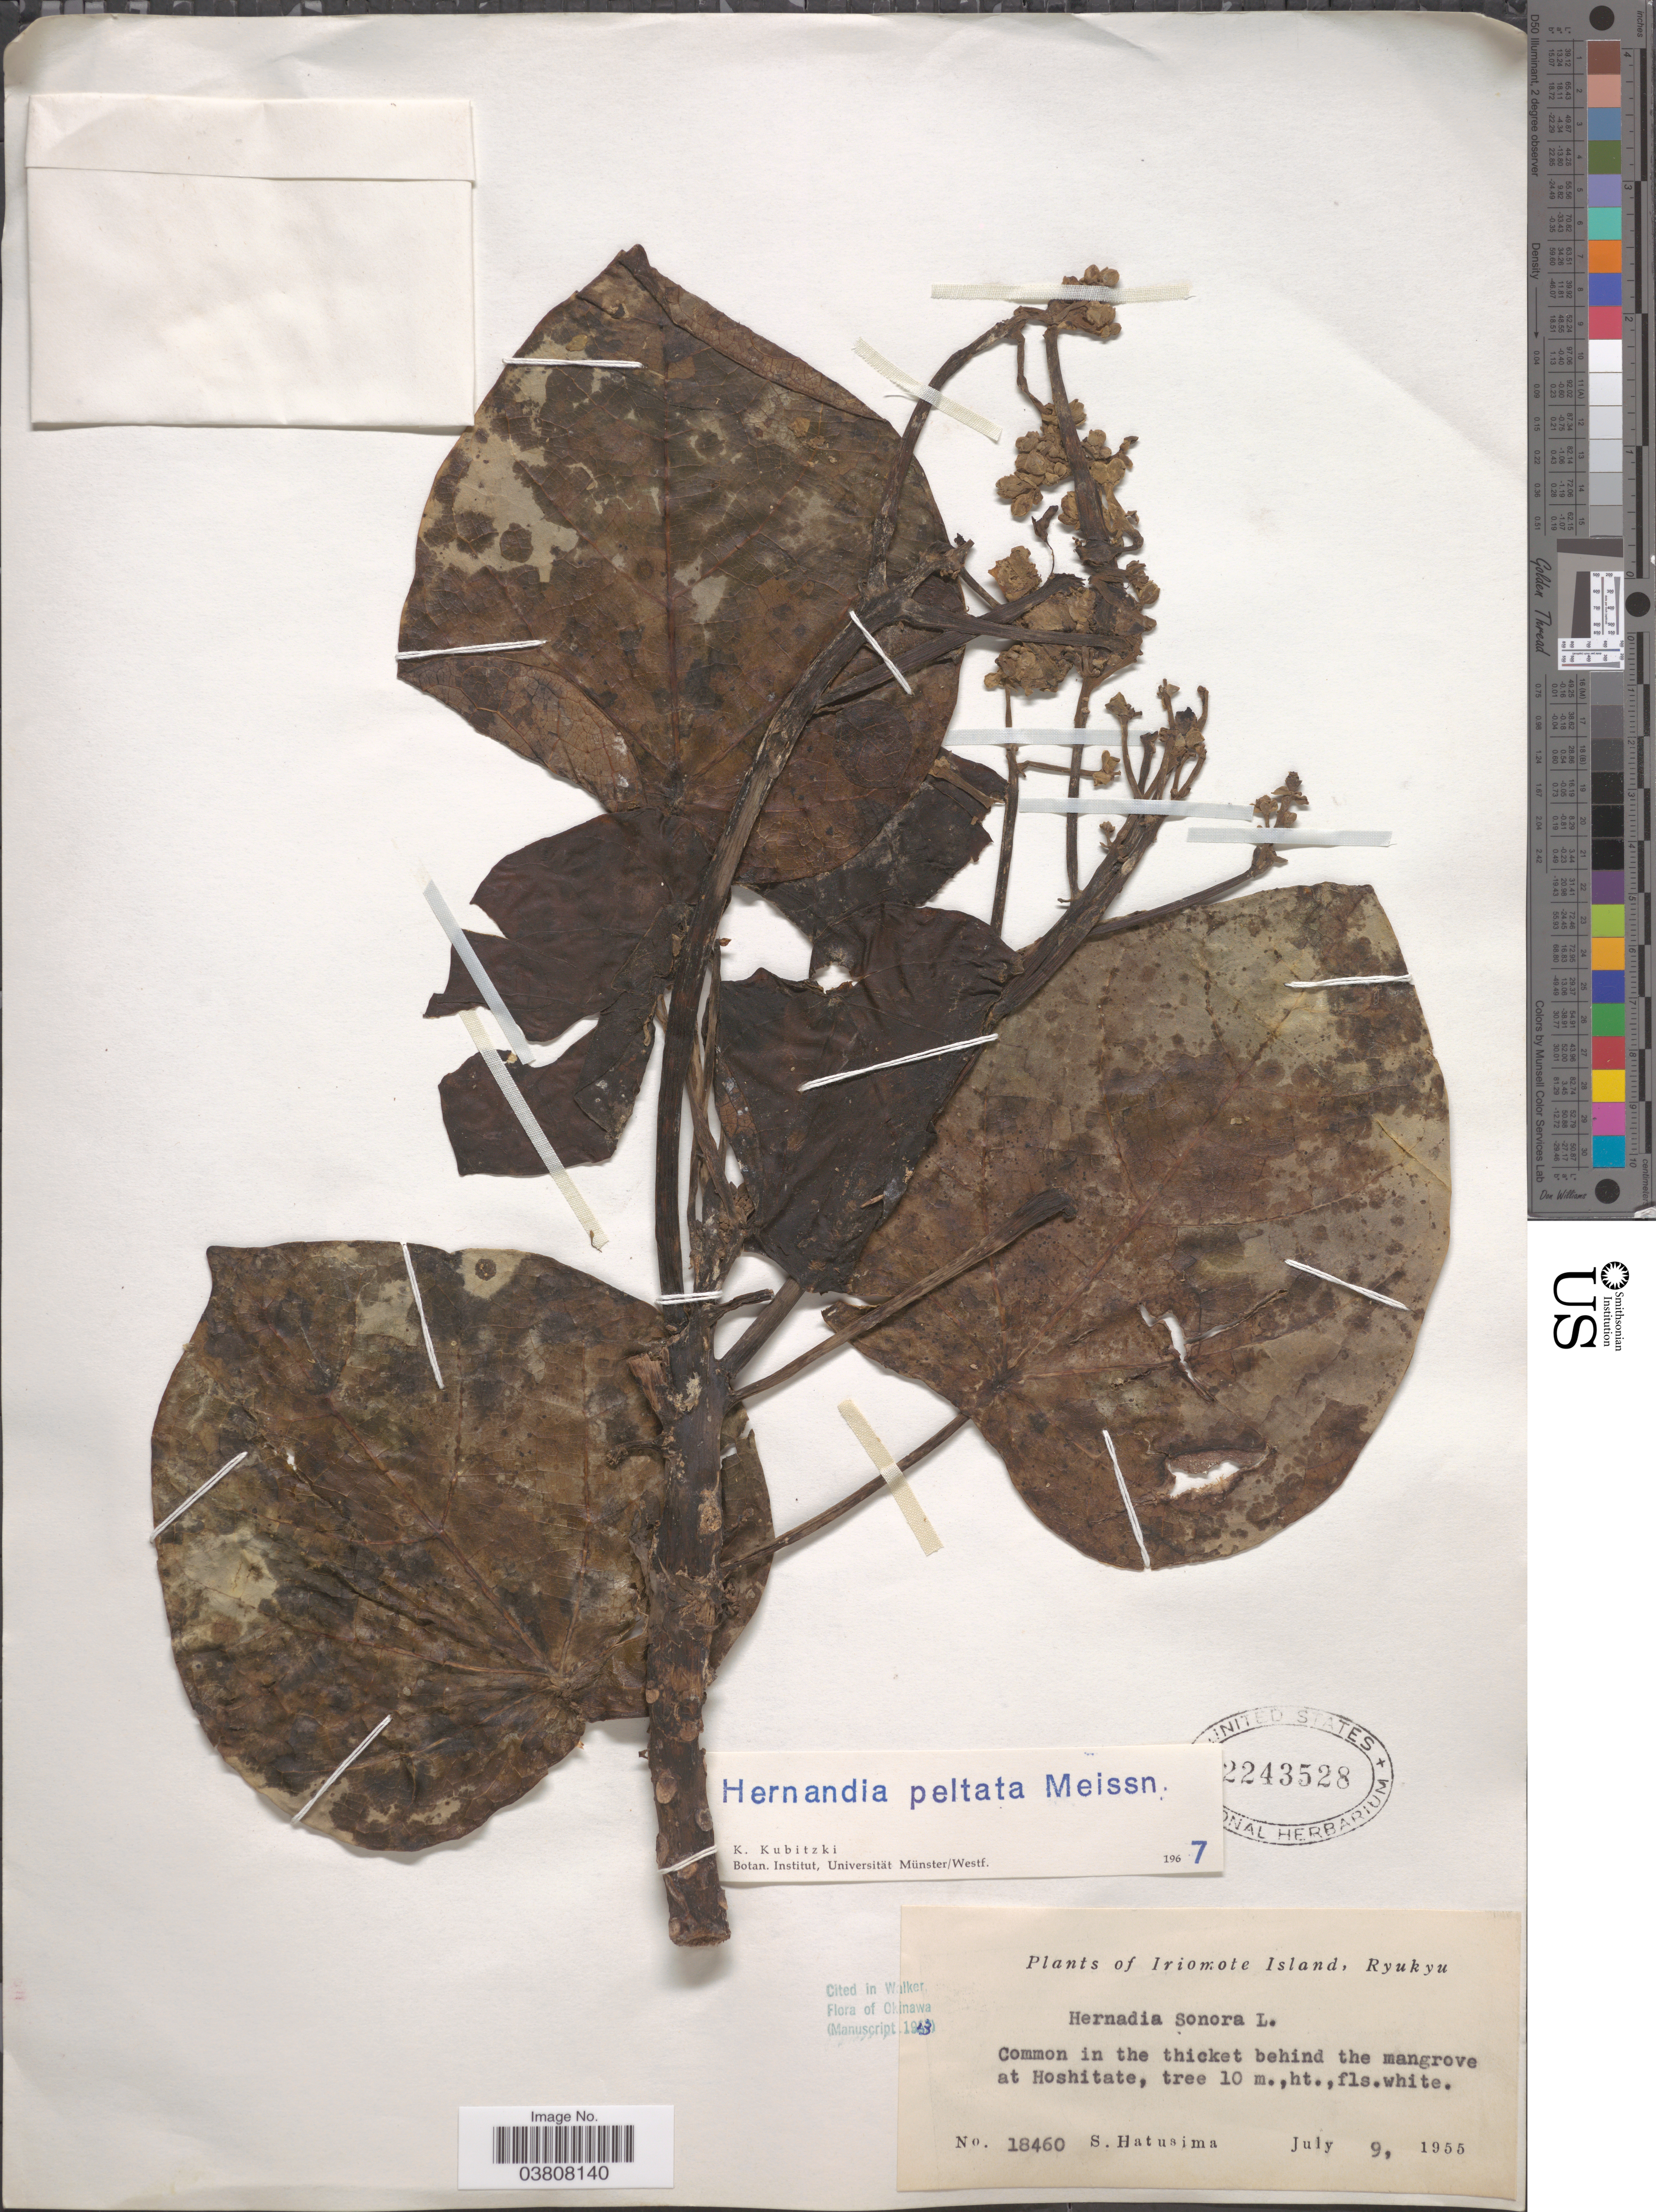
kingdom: Plantae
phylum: Tracheophyta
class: Magnoliopsida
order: Laurales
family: Hernandiaceae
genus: Hernandia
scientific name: Hernandia nymphaeifolia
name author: (C. Presl) Kubitzki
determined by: Strong, Mark T., (BOT), Smithsonian Institution - National Museum of Natural History (UNITED STATES)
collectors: S. Hatusima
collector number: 18460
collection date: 1955-07-09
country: Japan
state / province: Okinawa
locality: Iriomote Island, Ryukyu. In the thicket behind the mangrove at Hoshitate.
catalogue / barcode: US 2243528